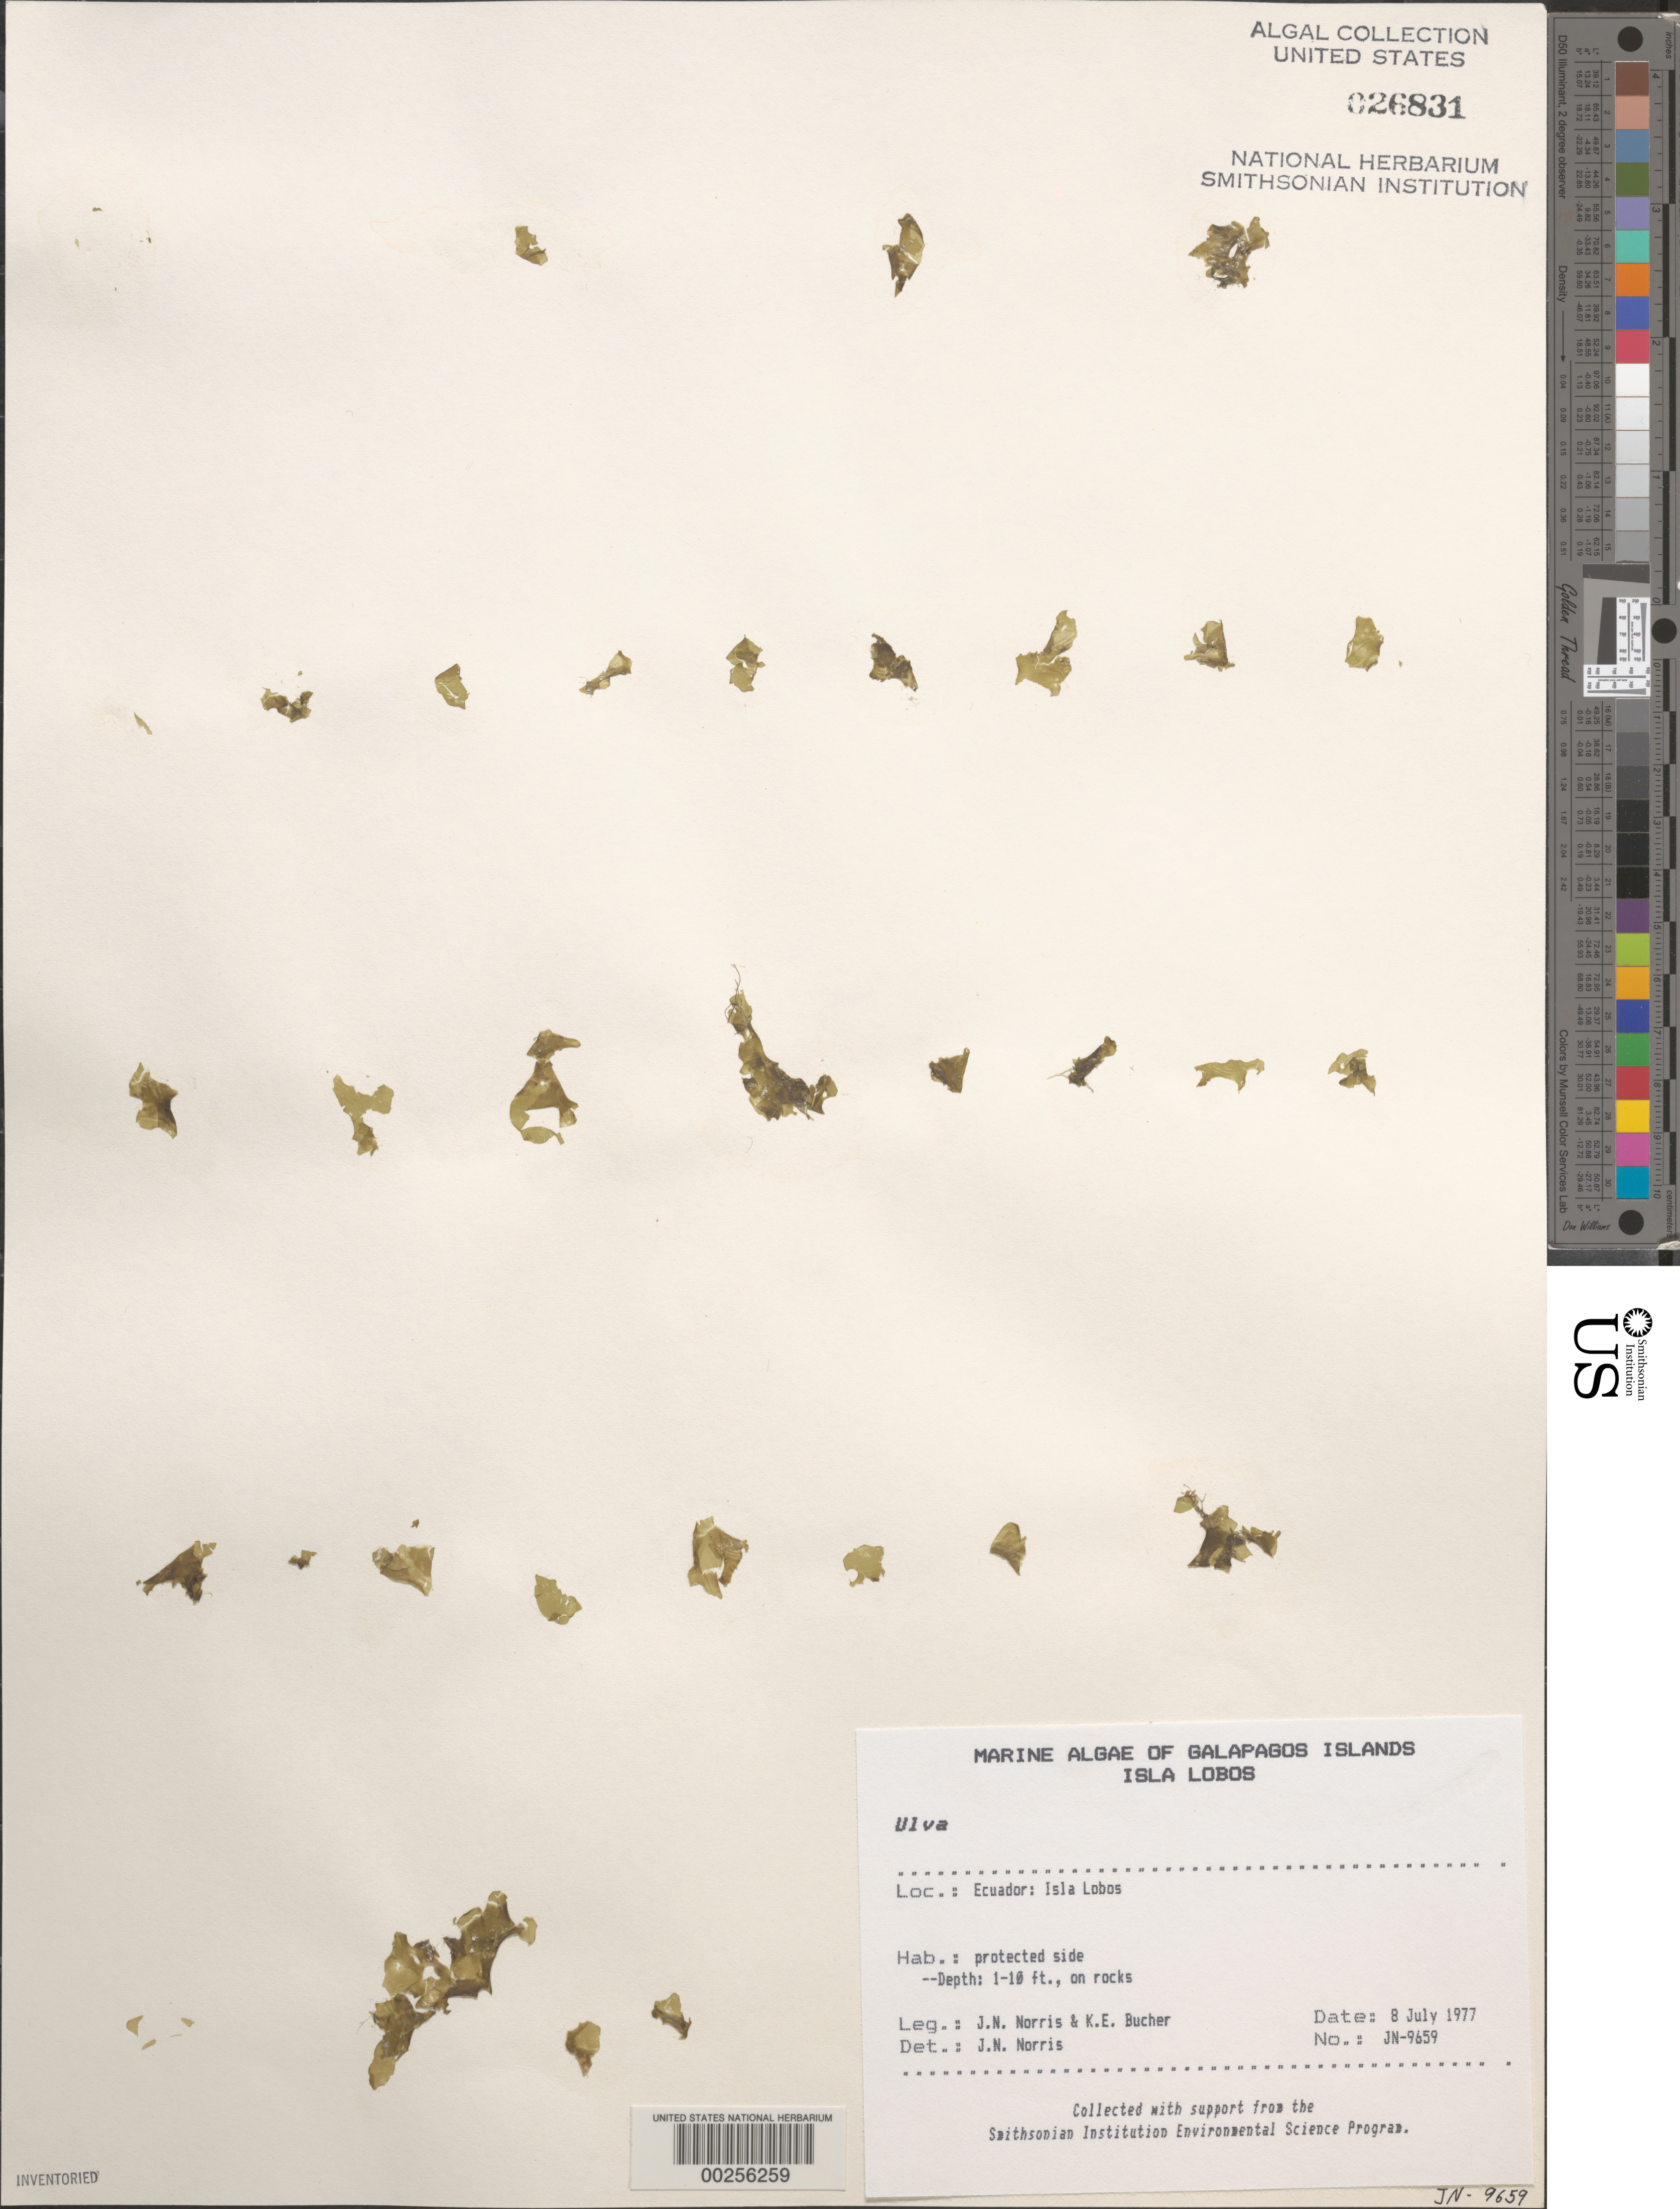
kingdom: Plantae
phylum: Chlorophyta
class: Ulvophyceae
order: Ulvales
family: Ulvaceae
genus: Ulva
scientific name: Ulva sp.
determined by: Norris, James N.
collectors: J. N. Norris & K. E. Bucher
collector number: JN-9659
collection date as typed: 08 Jul 1977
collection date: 1977-07-08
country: Ecuador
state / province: Colón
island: Lobos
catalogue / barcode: US 26831